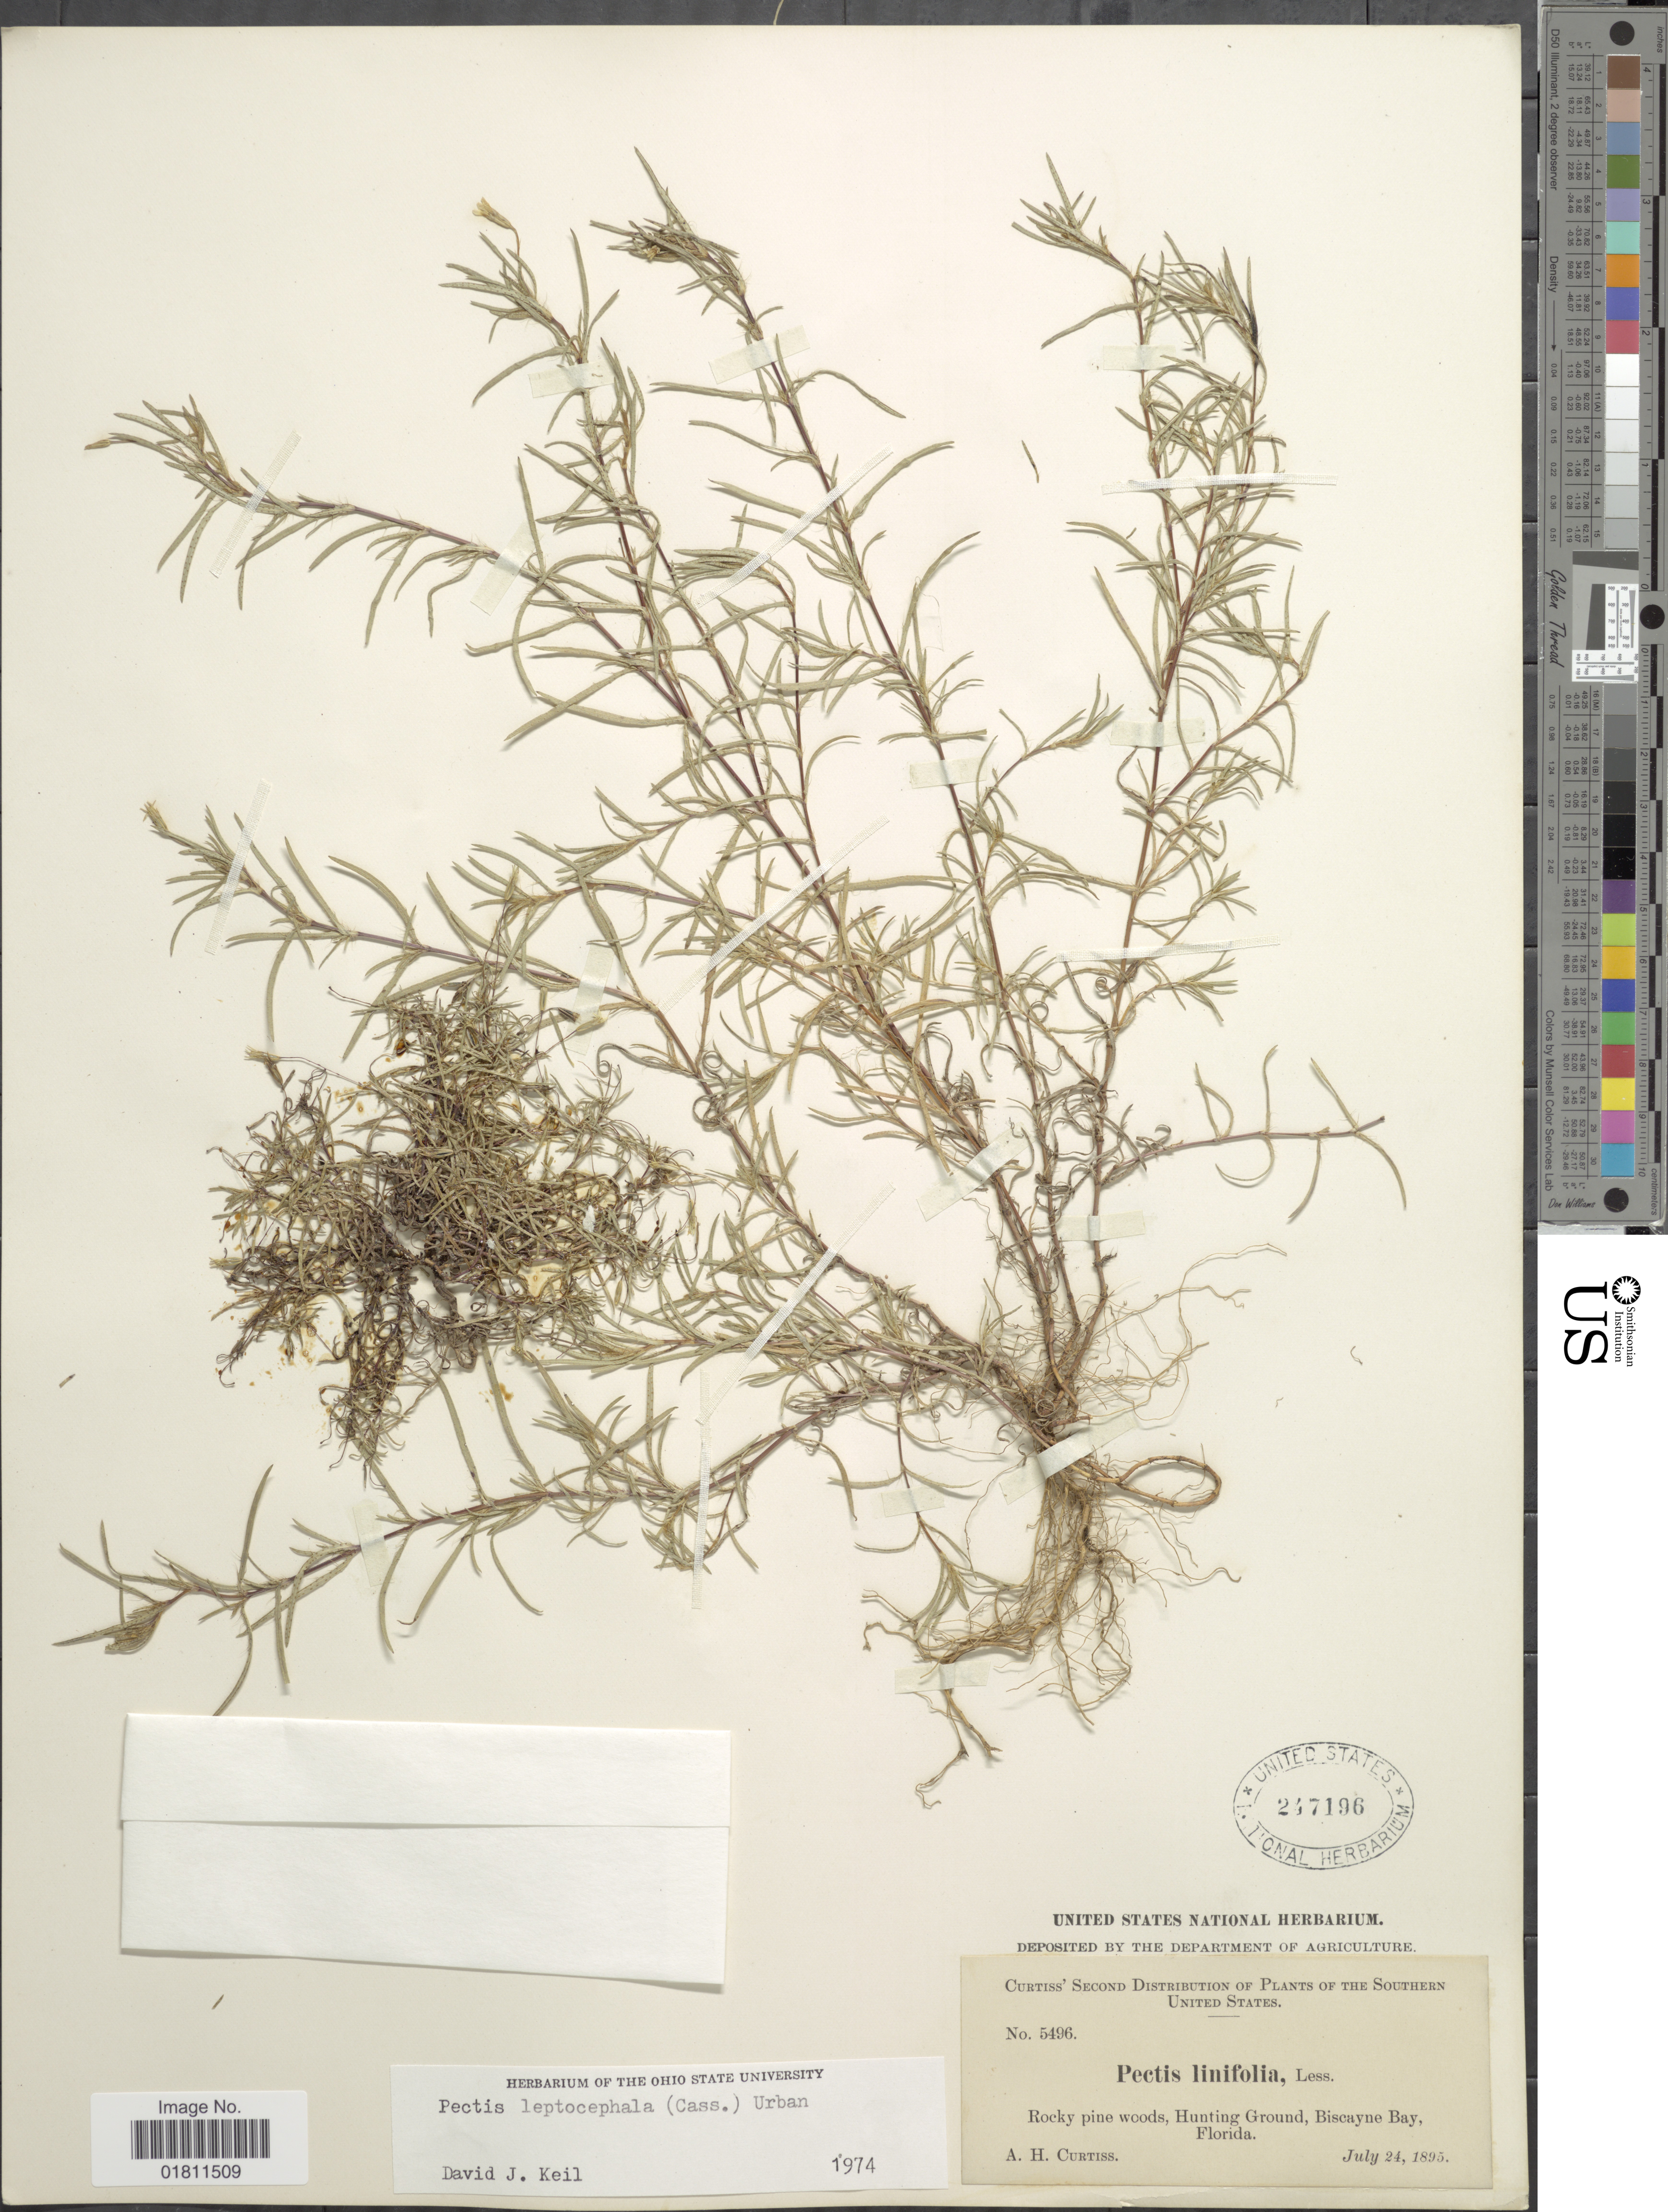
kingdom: Plantae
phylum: Tracheophyta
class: Magnoliopsida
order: Asterales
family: Asteraceae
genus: Pectis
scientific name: Pectis leptocephala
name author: (Cass.) Urb.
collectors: A. H. Curtiss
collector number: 5496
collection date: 1895-07-24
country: United States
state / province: Florida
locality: Rocky pine woods, Hunting Ground, Biscayne Bay, Florida.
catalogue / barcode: US 247196